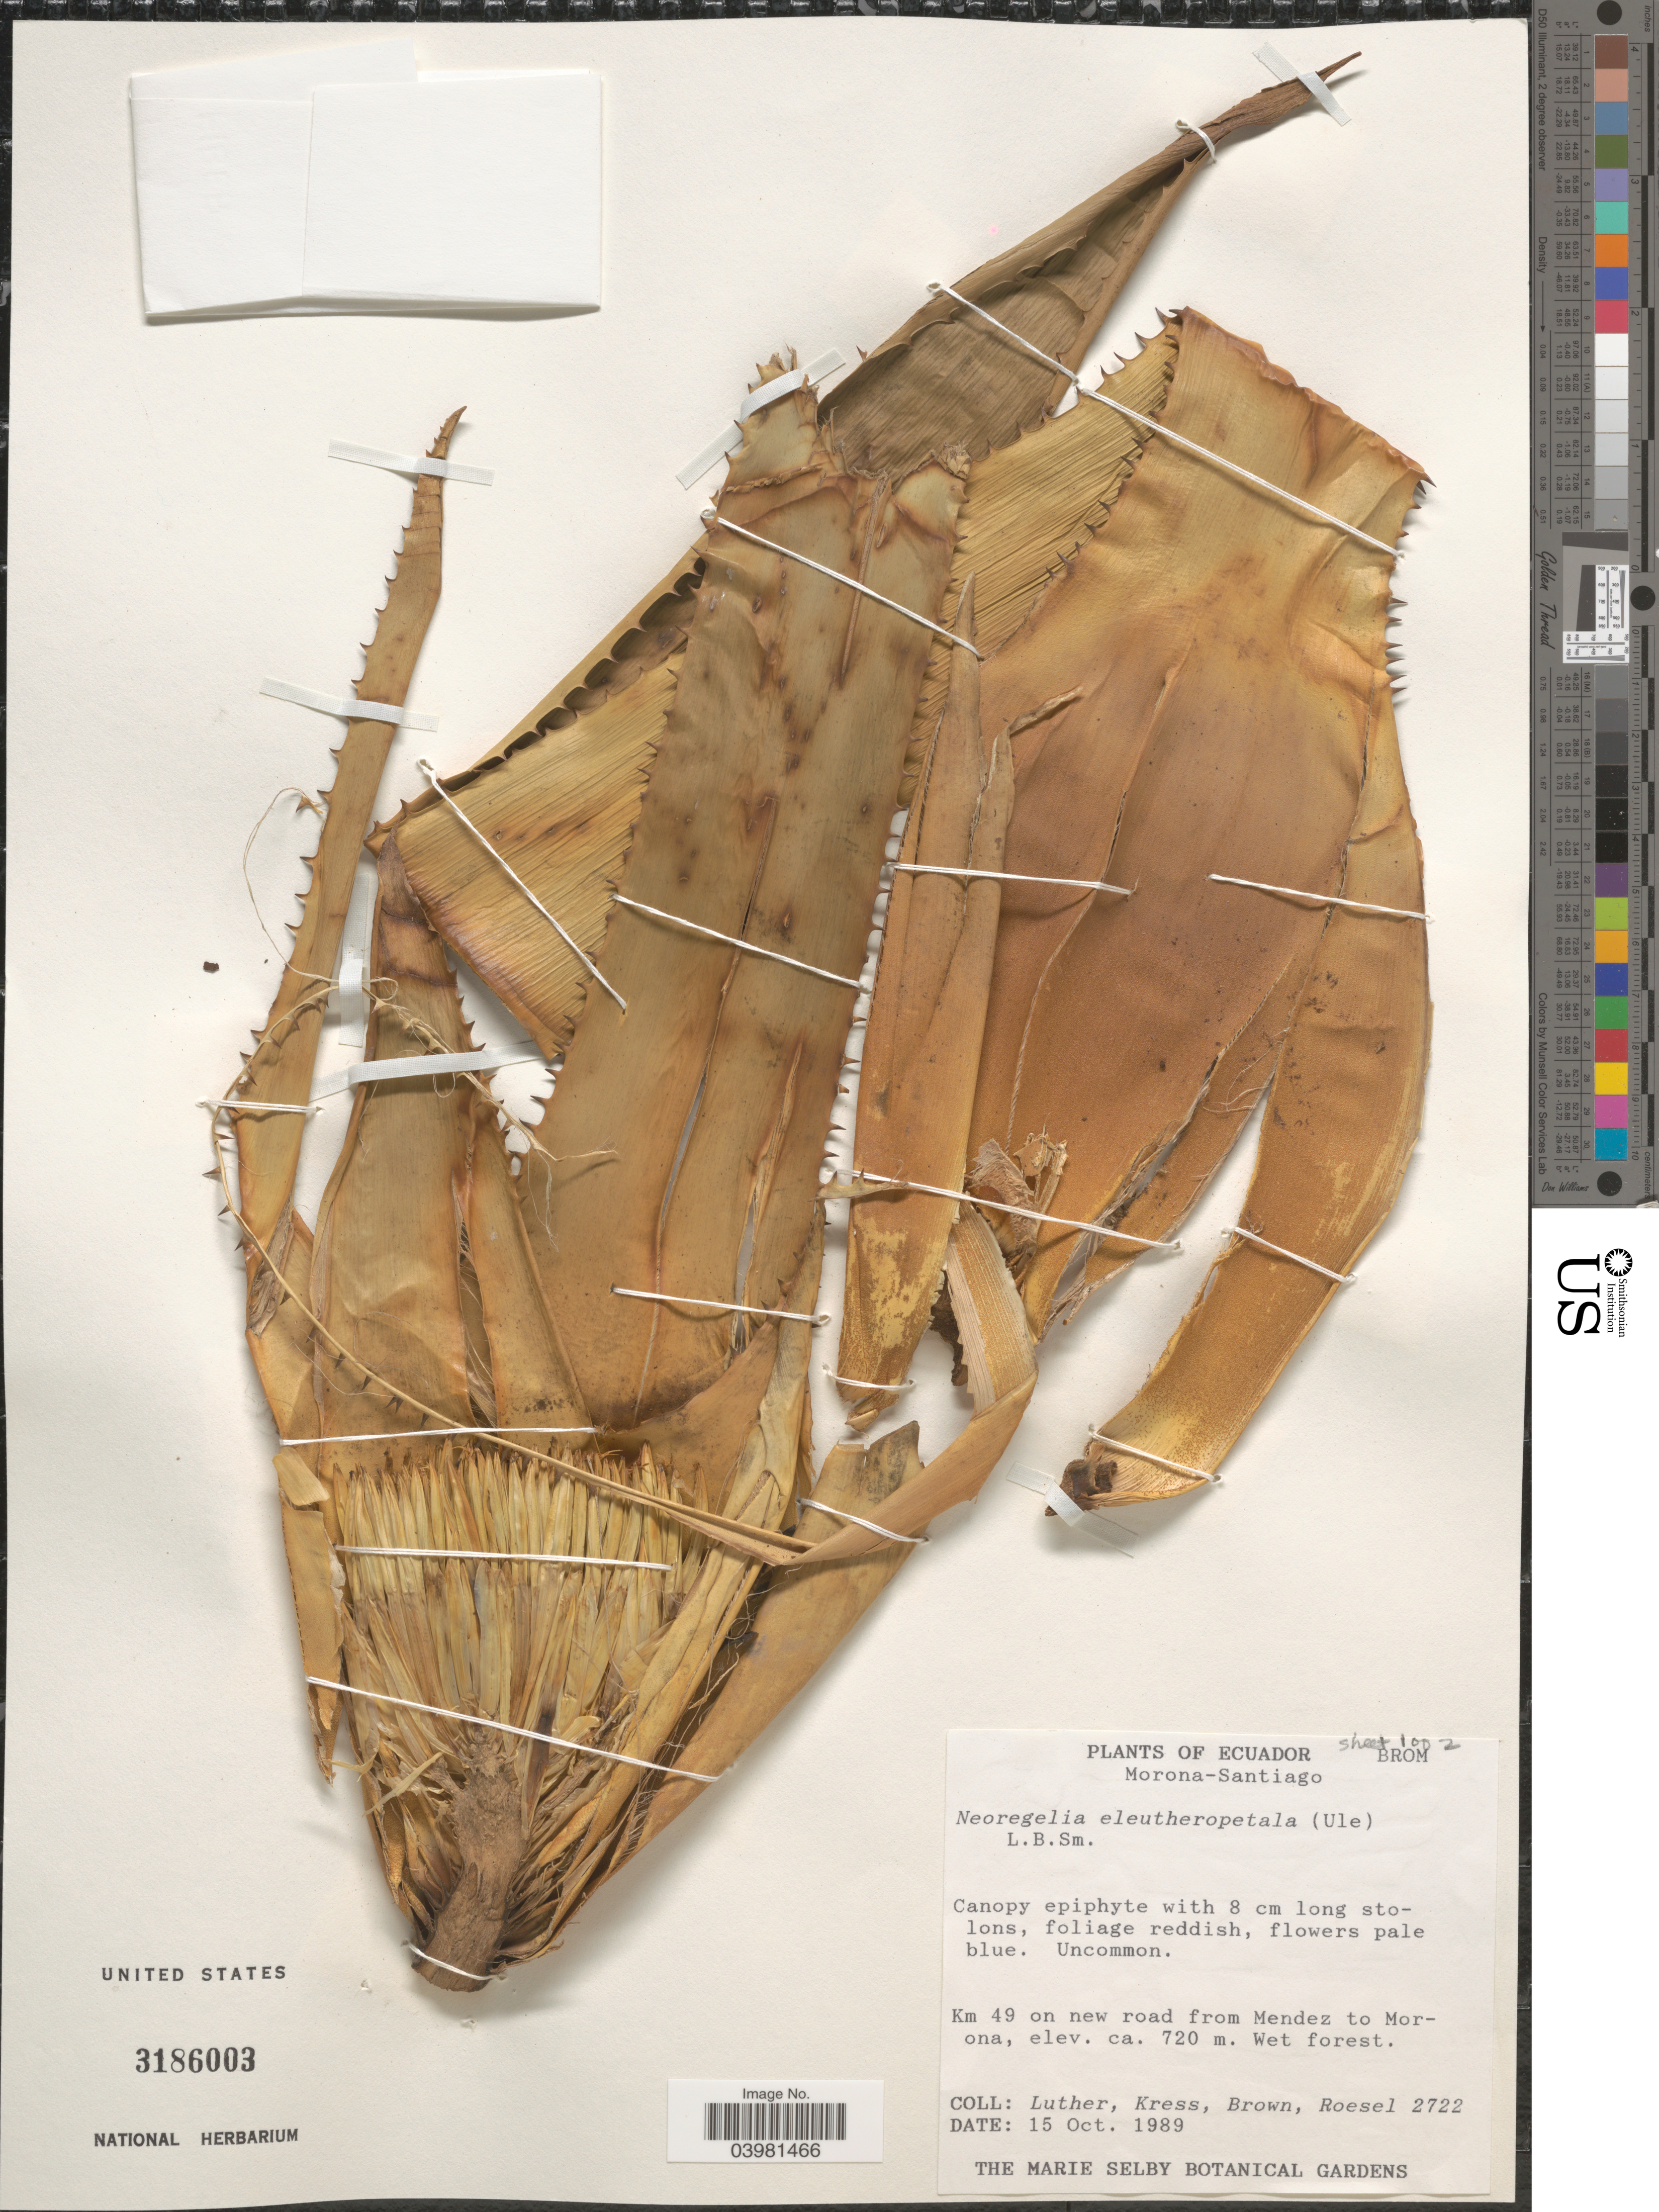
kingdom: Plantae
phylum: Tracheophyta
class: Liliopsida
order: Poales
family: Bromeliaceae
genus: Neoregelia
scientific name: Neoregelia eleutheropetala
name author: (Ule) L.B. Sm.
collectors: -- Luther, -- Kress, -- Brown & Roesel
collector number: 2722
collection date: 1989-10-15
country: Ecuador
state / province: Morona-Santiago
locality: Km 49 on new road from Mendez to Morona.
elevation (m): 720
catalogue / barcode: US 3186003